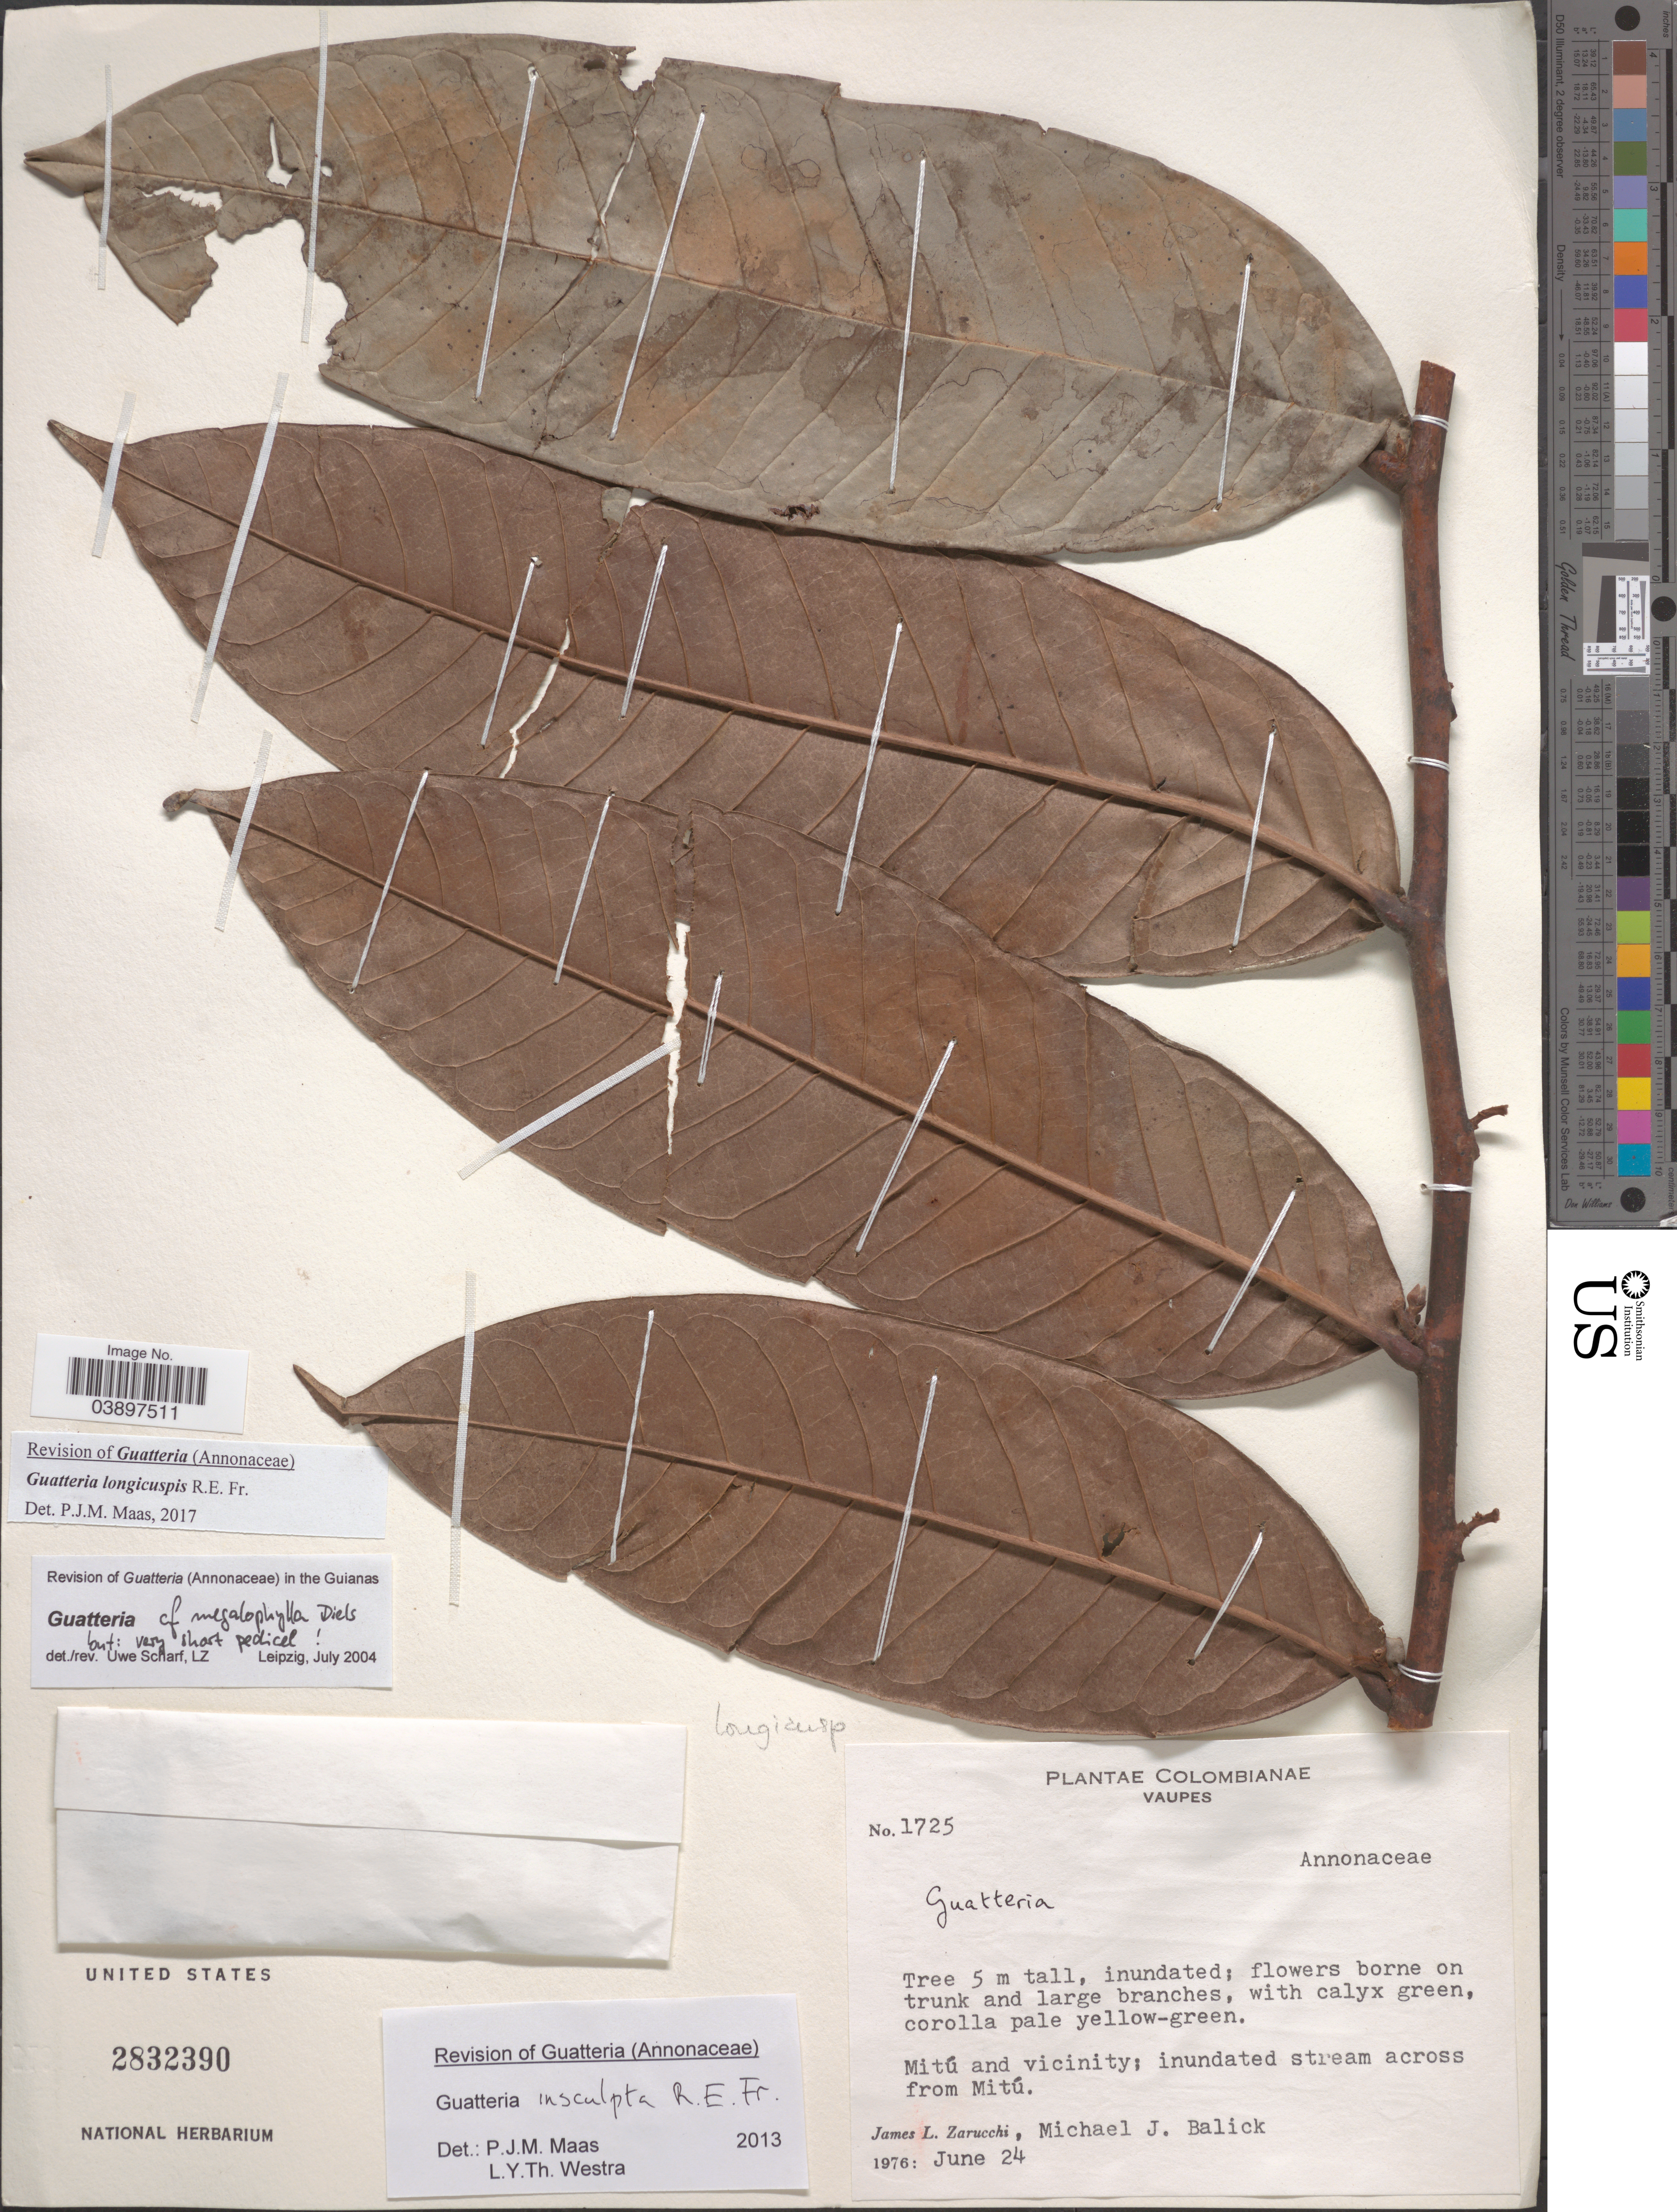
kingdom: Plantae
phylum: Tracheophyta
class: Magnoliopsida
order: Magnoliales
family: Annonaceae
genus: Guatteria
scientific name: Guatteria longicuspis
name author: R.E. Fr.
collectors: J. L. Zarucchi & M. J. Balick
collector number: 1725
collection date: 1976-06-24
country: Colombia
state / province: Vaupés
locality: Mitú and vicinity; inundated stream across from Mitú.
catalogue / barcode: US 2832390